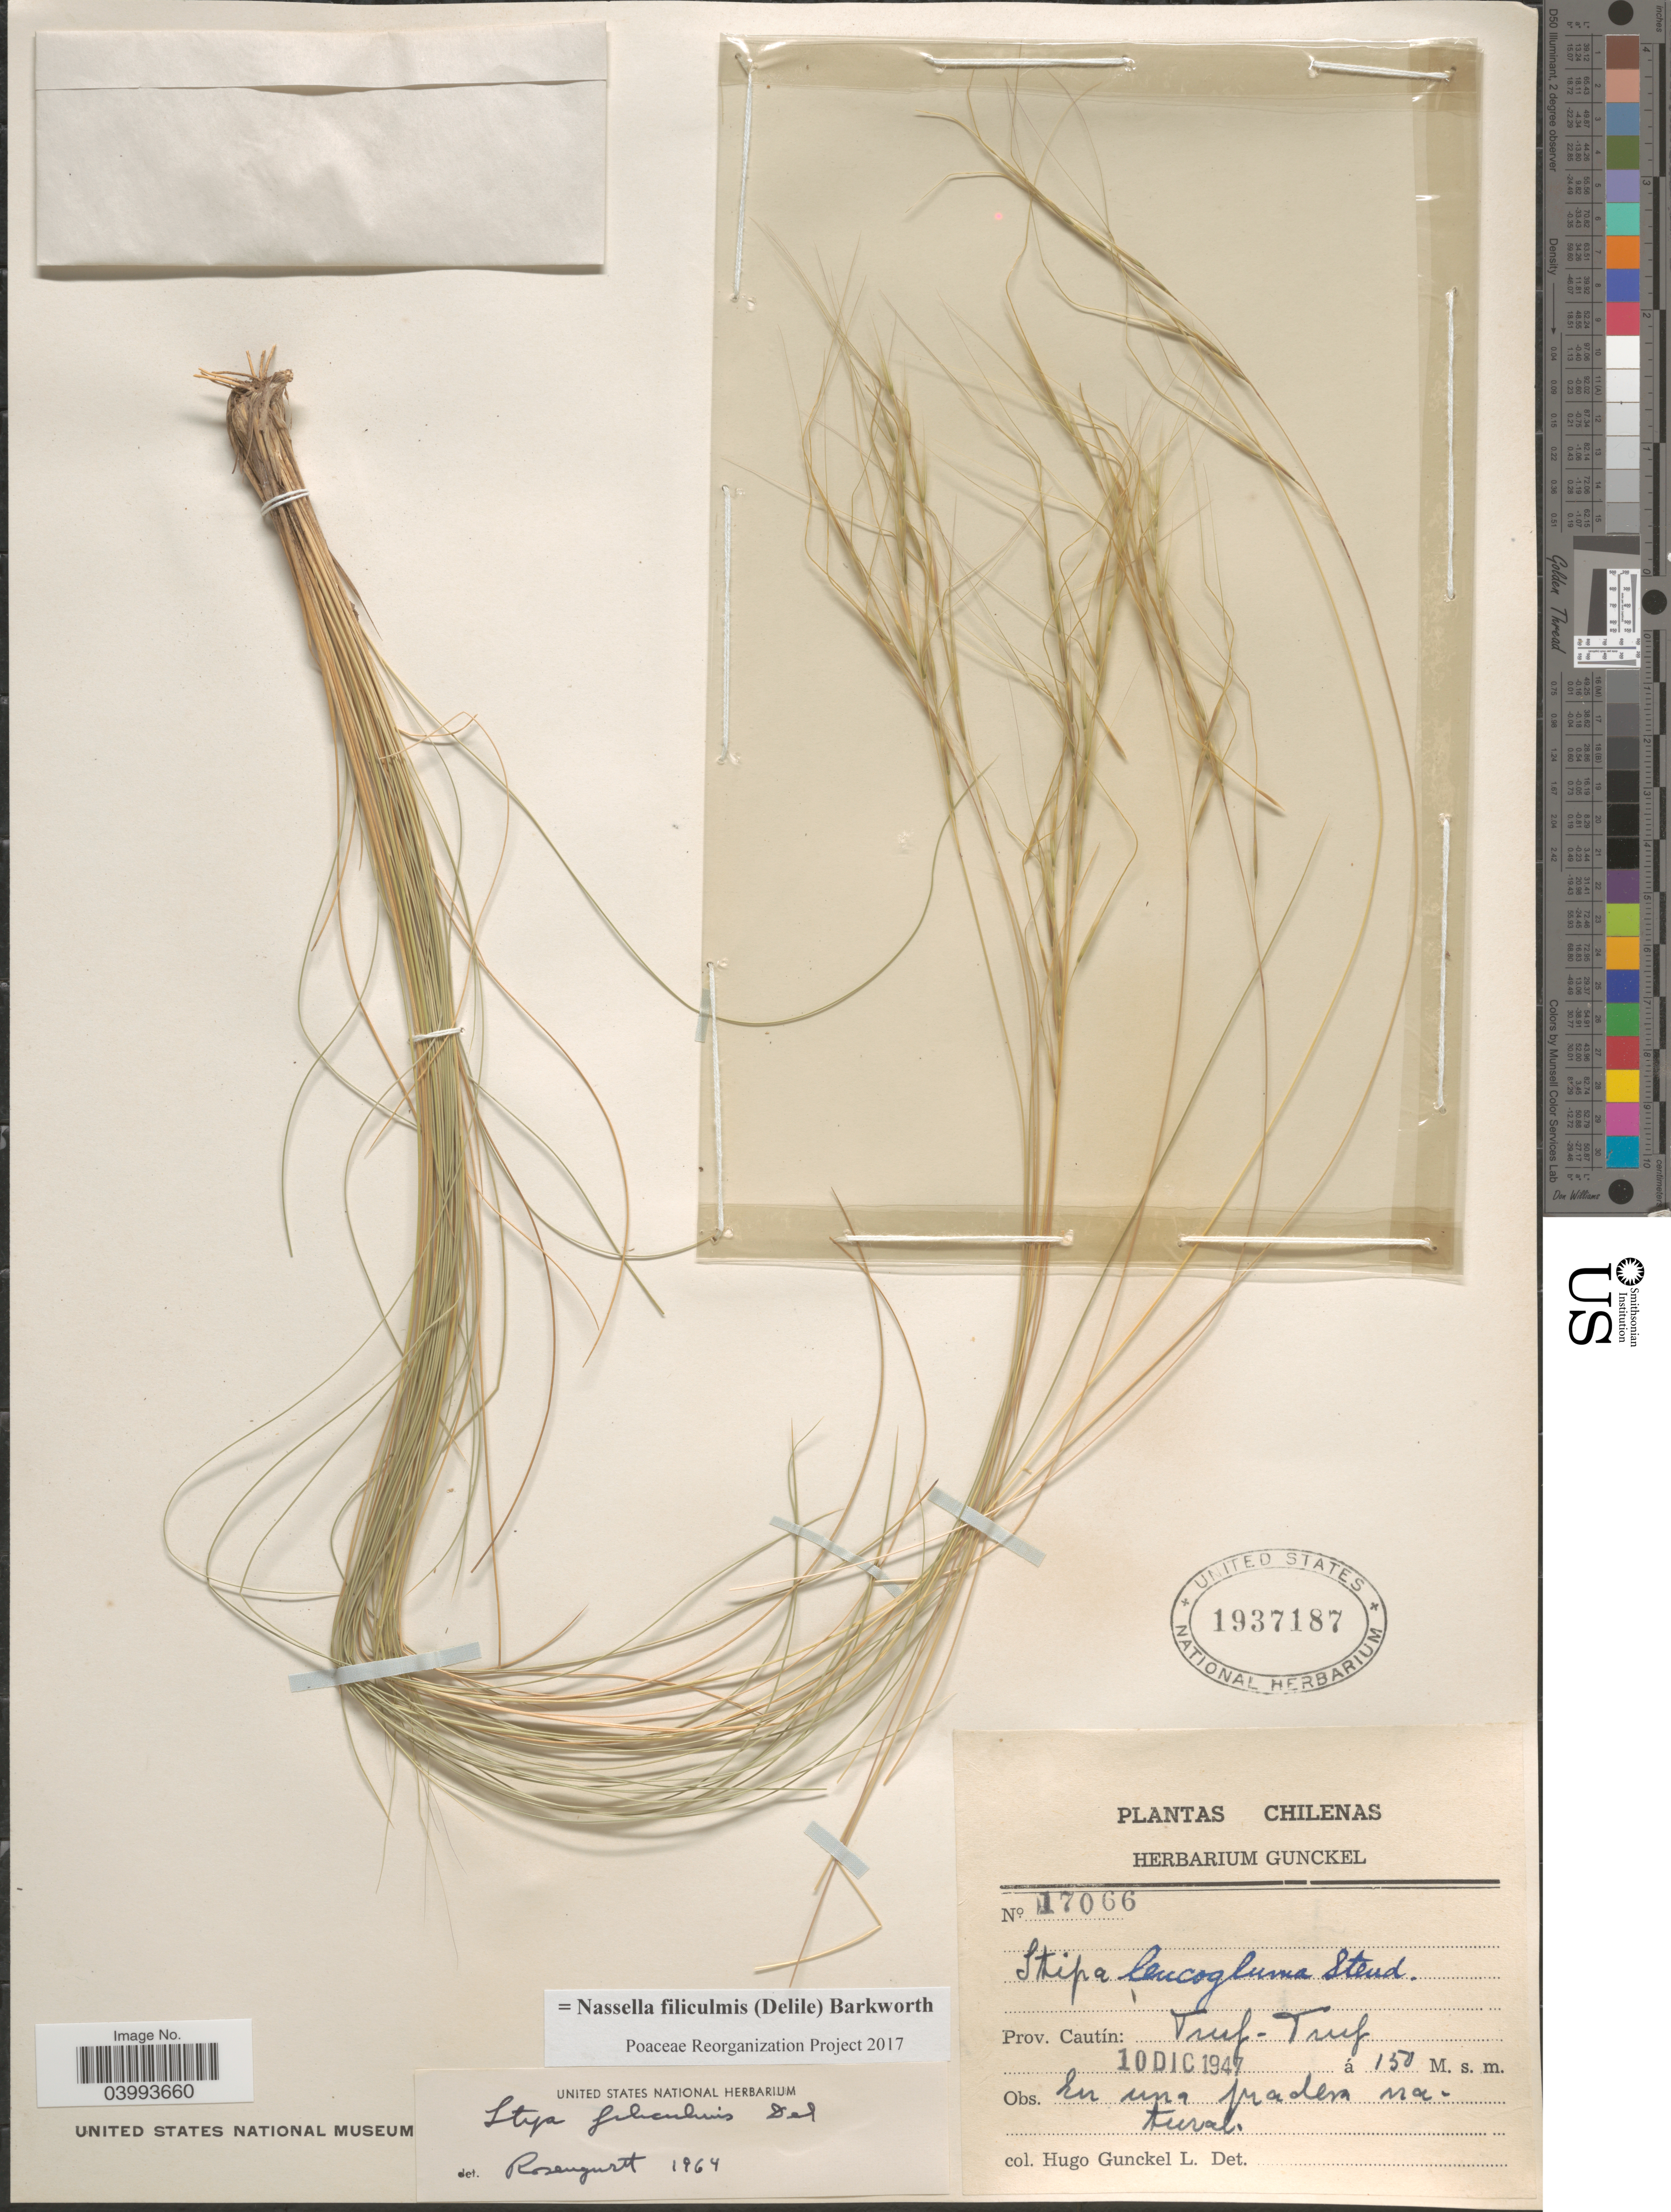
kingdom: Plantae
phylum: Tracheophyta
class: Liliopsida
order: Poales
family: Poaceae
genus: Nassella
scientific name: Nassella filiculmis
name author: (Delile) Barkworth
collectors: H. Gunckel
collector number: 17066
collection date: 1947-12-10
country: Chile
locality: Prov. Cautín: Truf-Truf.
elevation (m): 150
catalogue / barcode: US 1937187